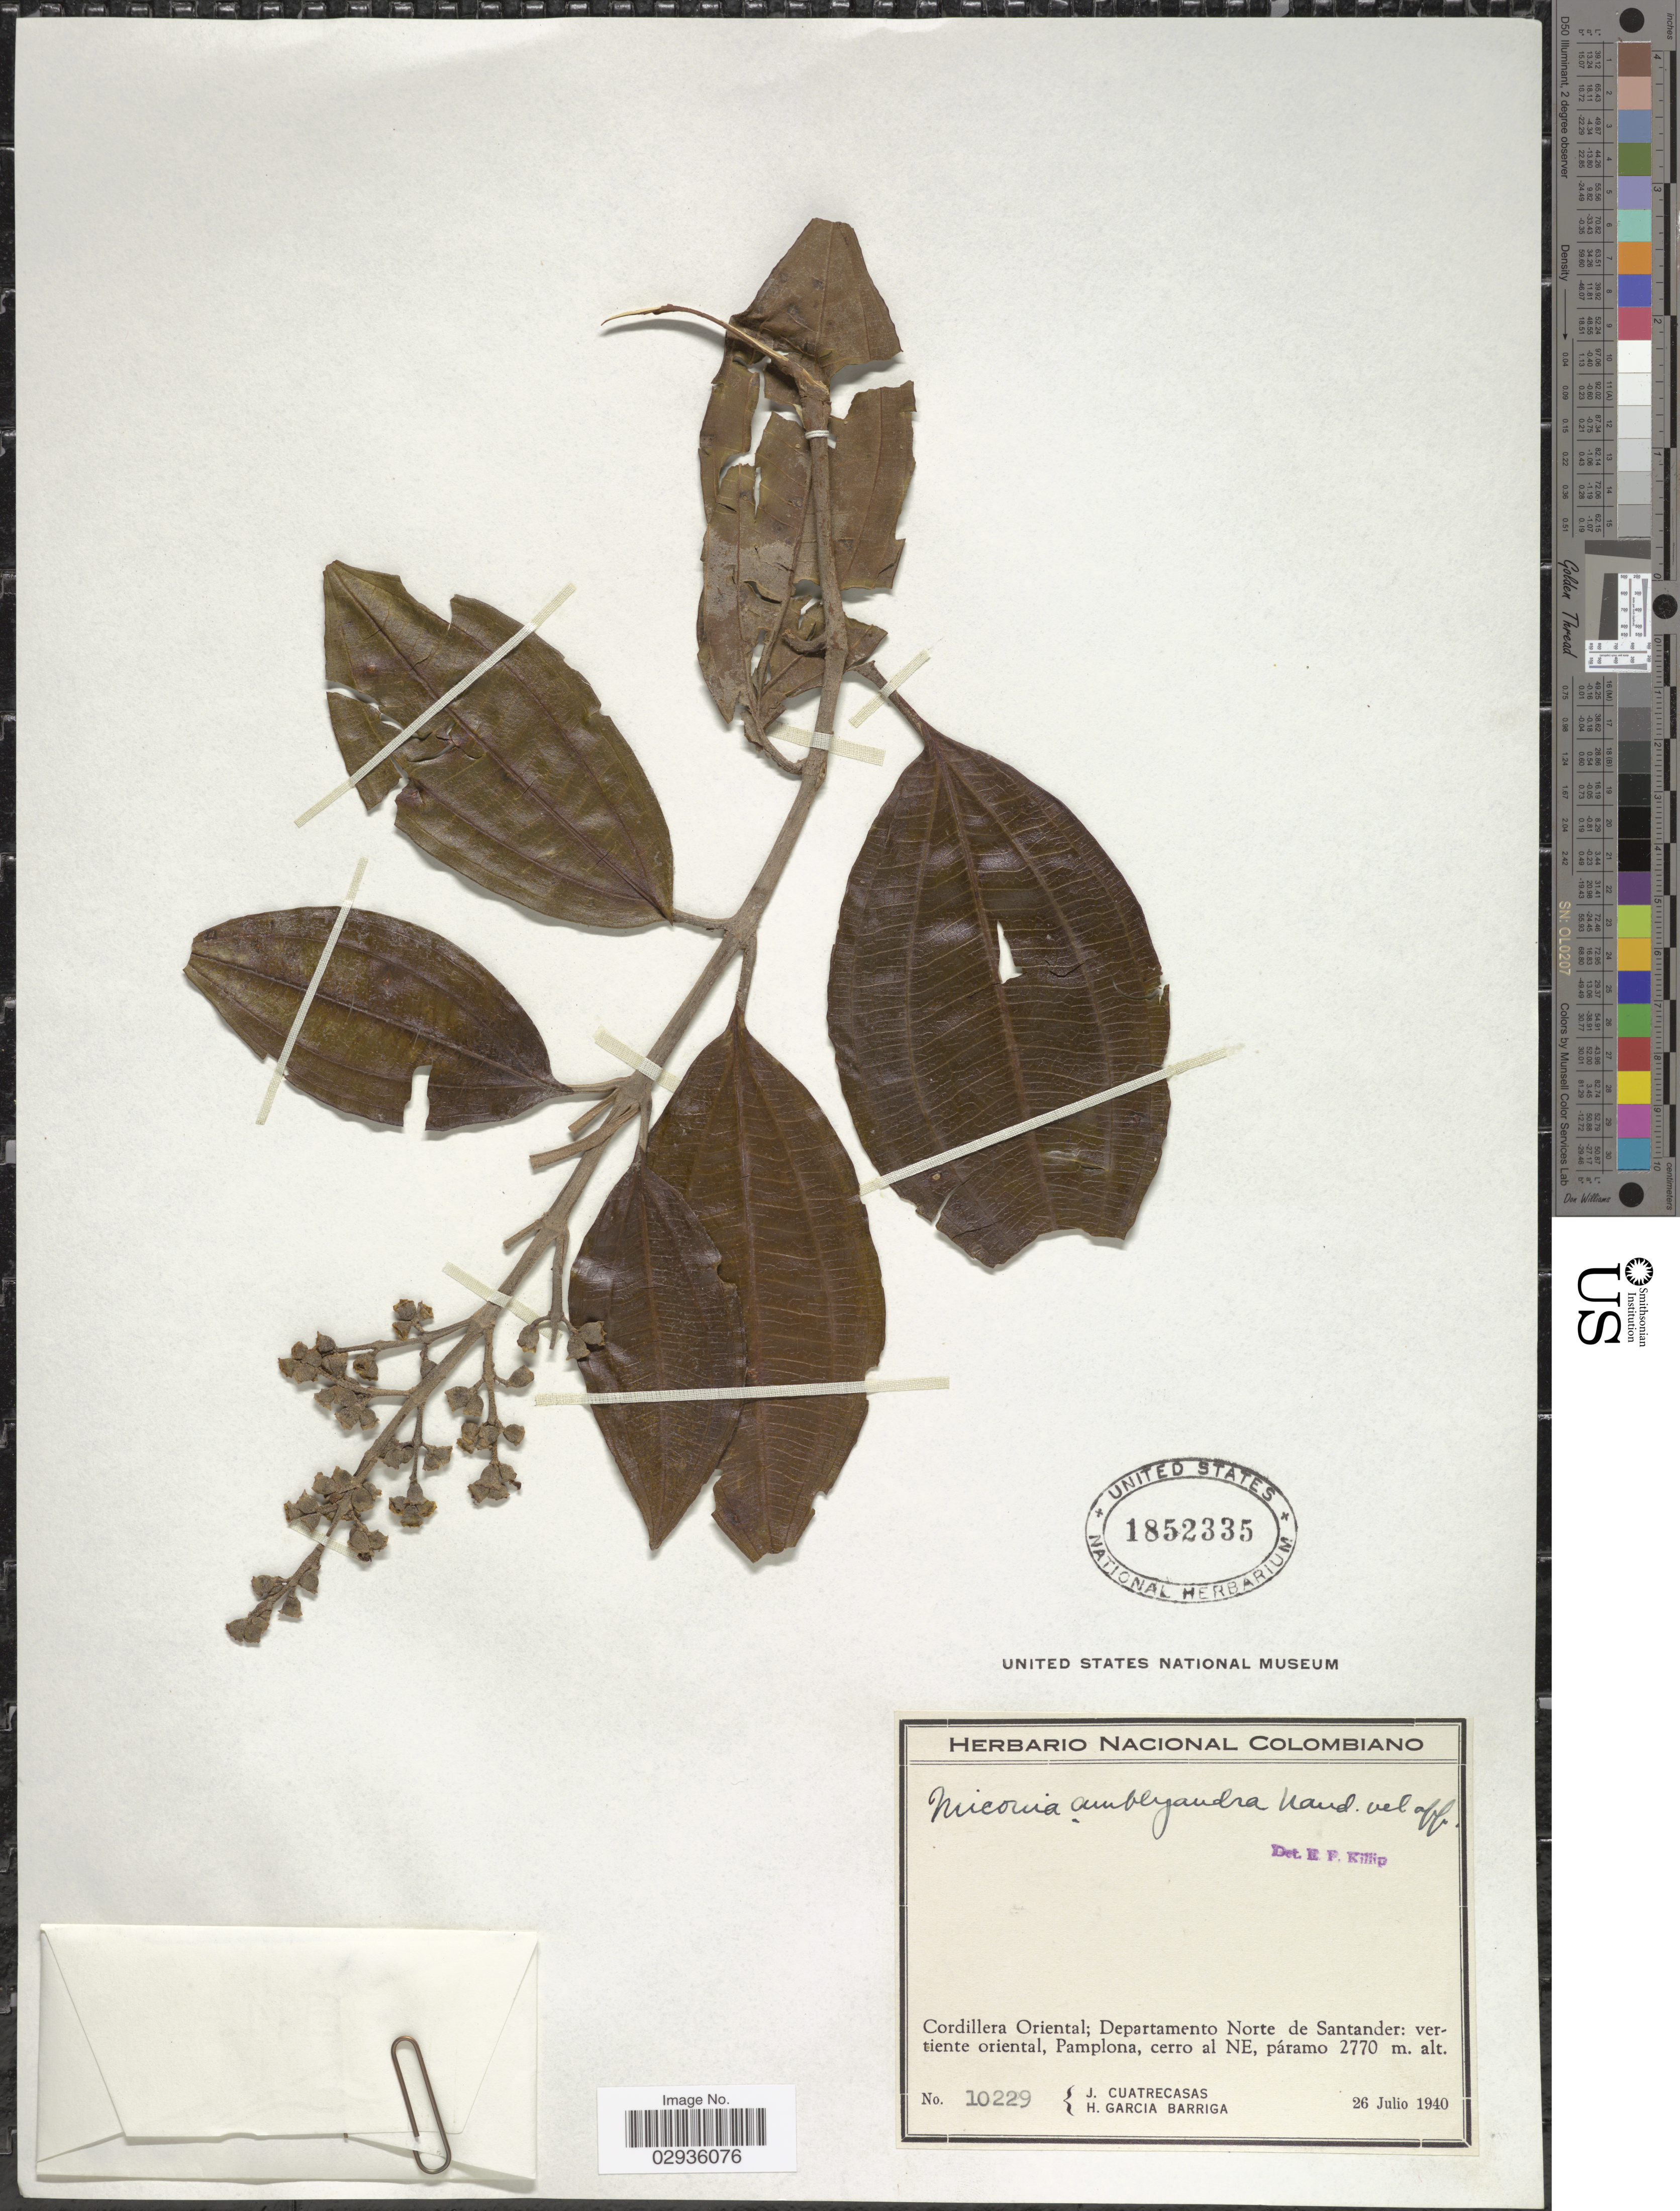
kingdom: Plantae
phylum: Tracheophyta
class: Magnoliopsida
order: Myrtales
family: Melastomataceae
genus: Miconia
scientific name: Miconia amblyandra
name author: Naudin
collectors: J. Cuatrecasas & H. García Barriga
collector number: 10229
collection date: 1940-07-26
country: Colombia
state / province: Norte de Santander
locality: Cordillera Oriental; Departamento Norte de Santander: vertiente oriental, Pamplona, cerro al NE.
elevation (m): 2770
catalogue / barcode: US 1852335